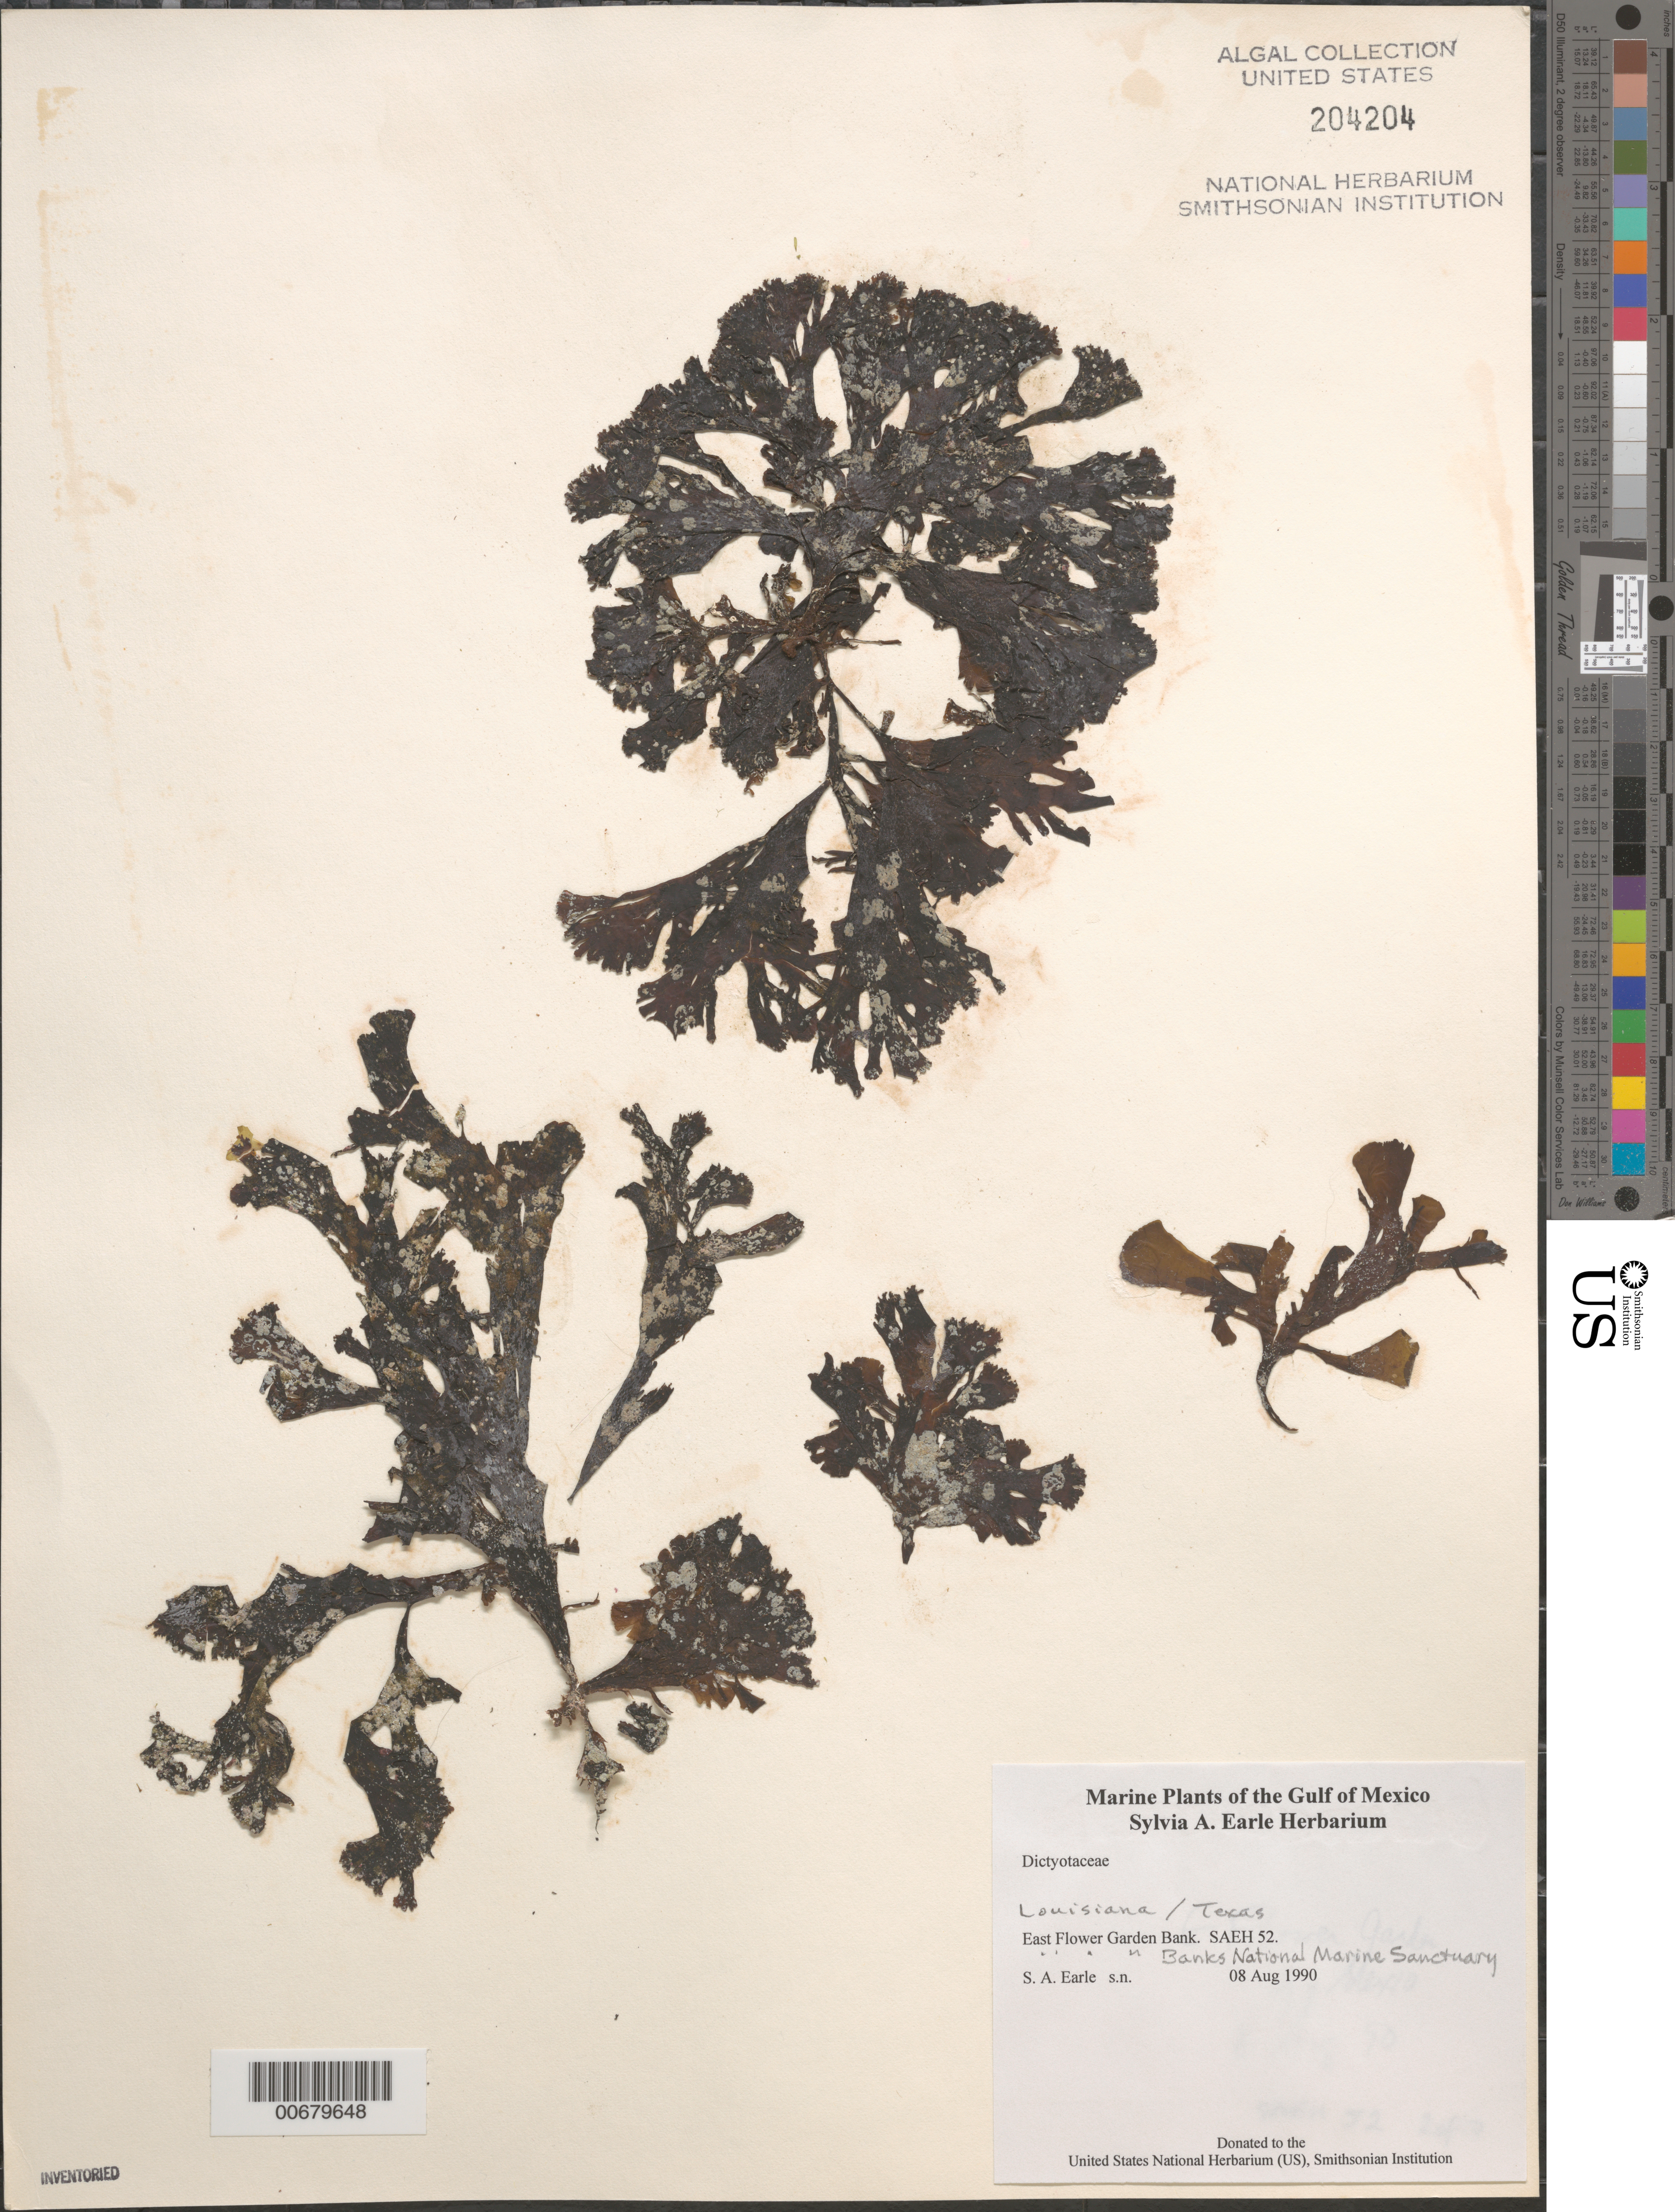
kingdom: Chromista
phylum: Ochrophyta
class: Phaeophyceae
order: Dictyotales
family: Dictyotaceae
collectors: S. A. Earle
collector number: SAEH 52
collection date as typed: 08 Aug 1990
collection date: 1990-08-08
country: United States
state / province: Louisiana / Texas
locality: East Flower Garden Bank, Flower Garden Banks National Marine Sanctuary, Gulf of Mexico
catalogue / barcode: US 204204